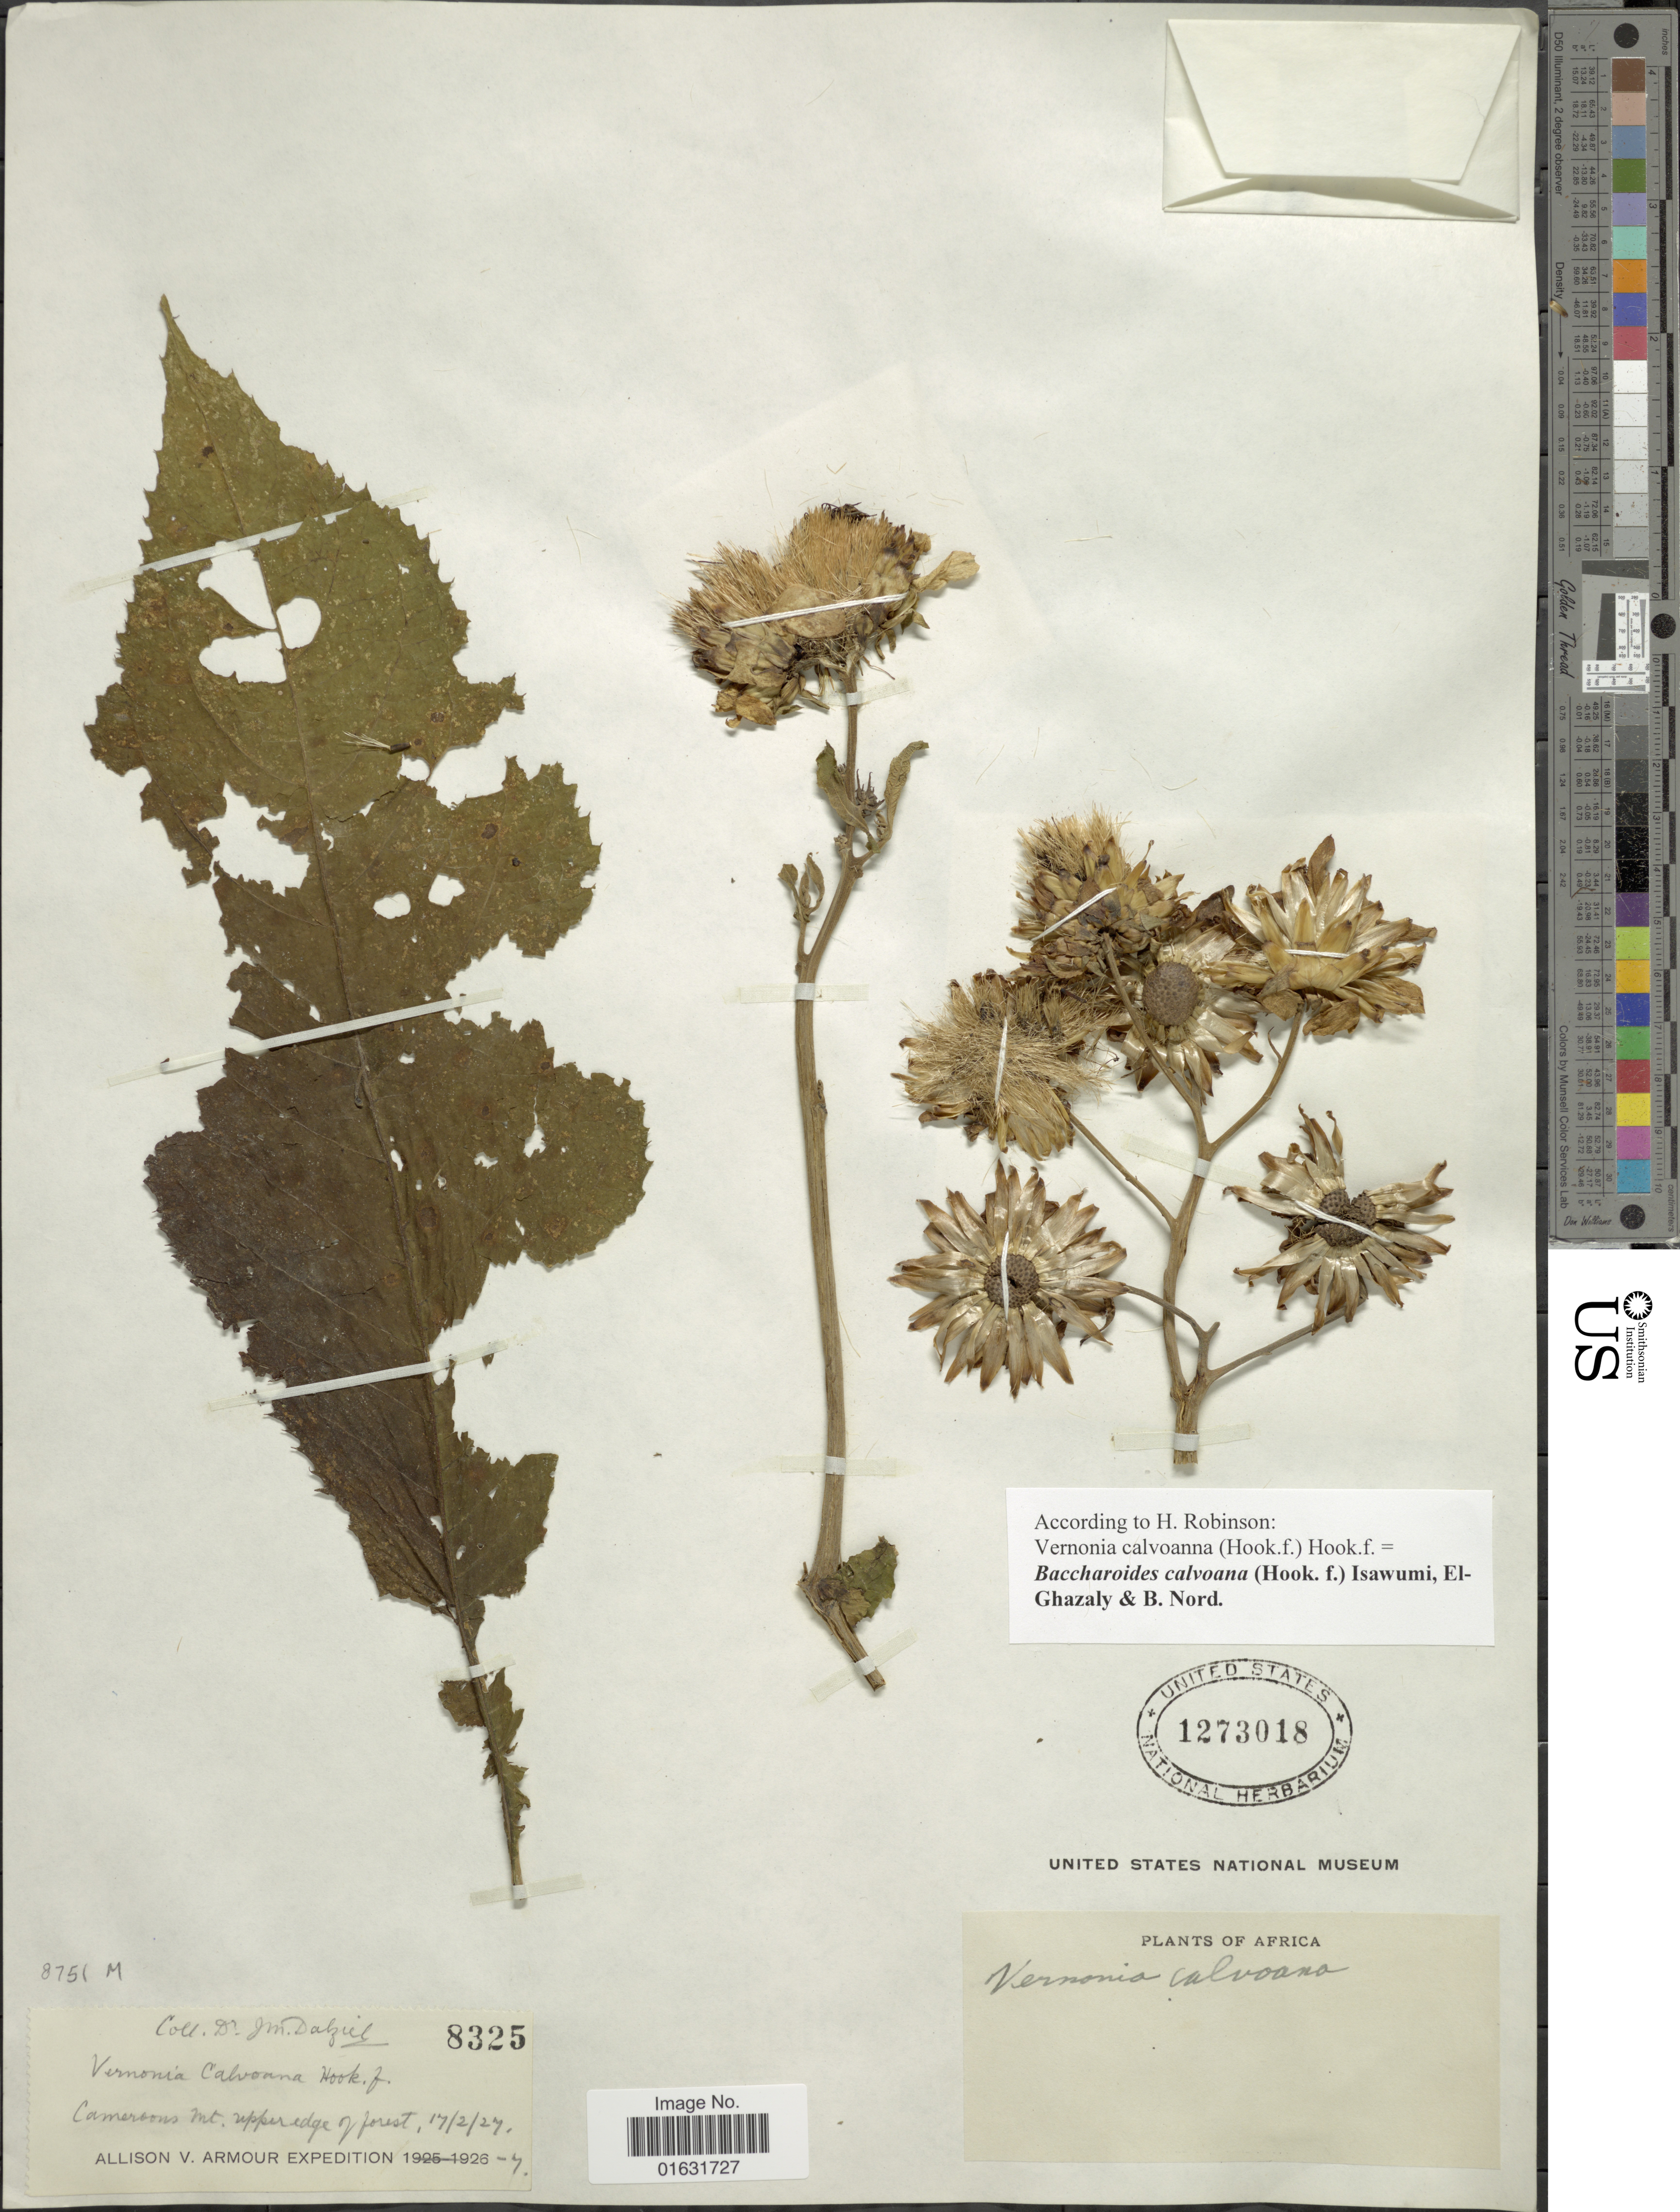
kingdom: Plantae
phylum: Tracheophyta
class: Magnoliopsida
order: Asterales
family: Asteraceae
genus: Baccharoides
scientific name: Baccharoides calvoana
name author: (Hook. f.) Isawumi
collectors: J. Dalziel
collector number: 8325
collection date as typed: Transcribed d/m/y: 17/2/27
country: Cameroon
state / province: Sud-Ouest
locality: Camartons Mt., Upper edge of forest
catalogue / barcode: US 1273018